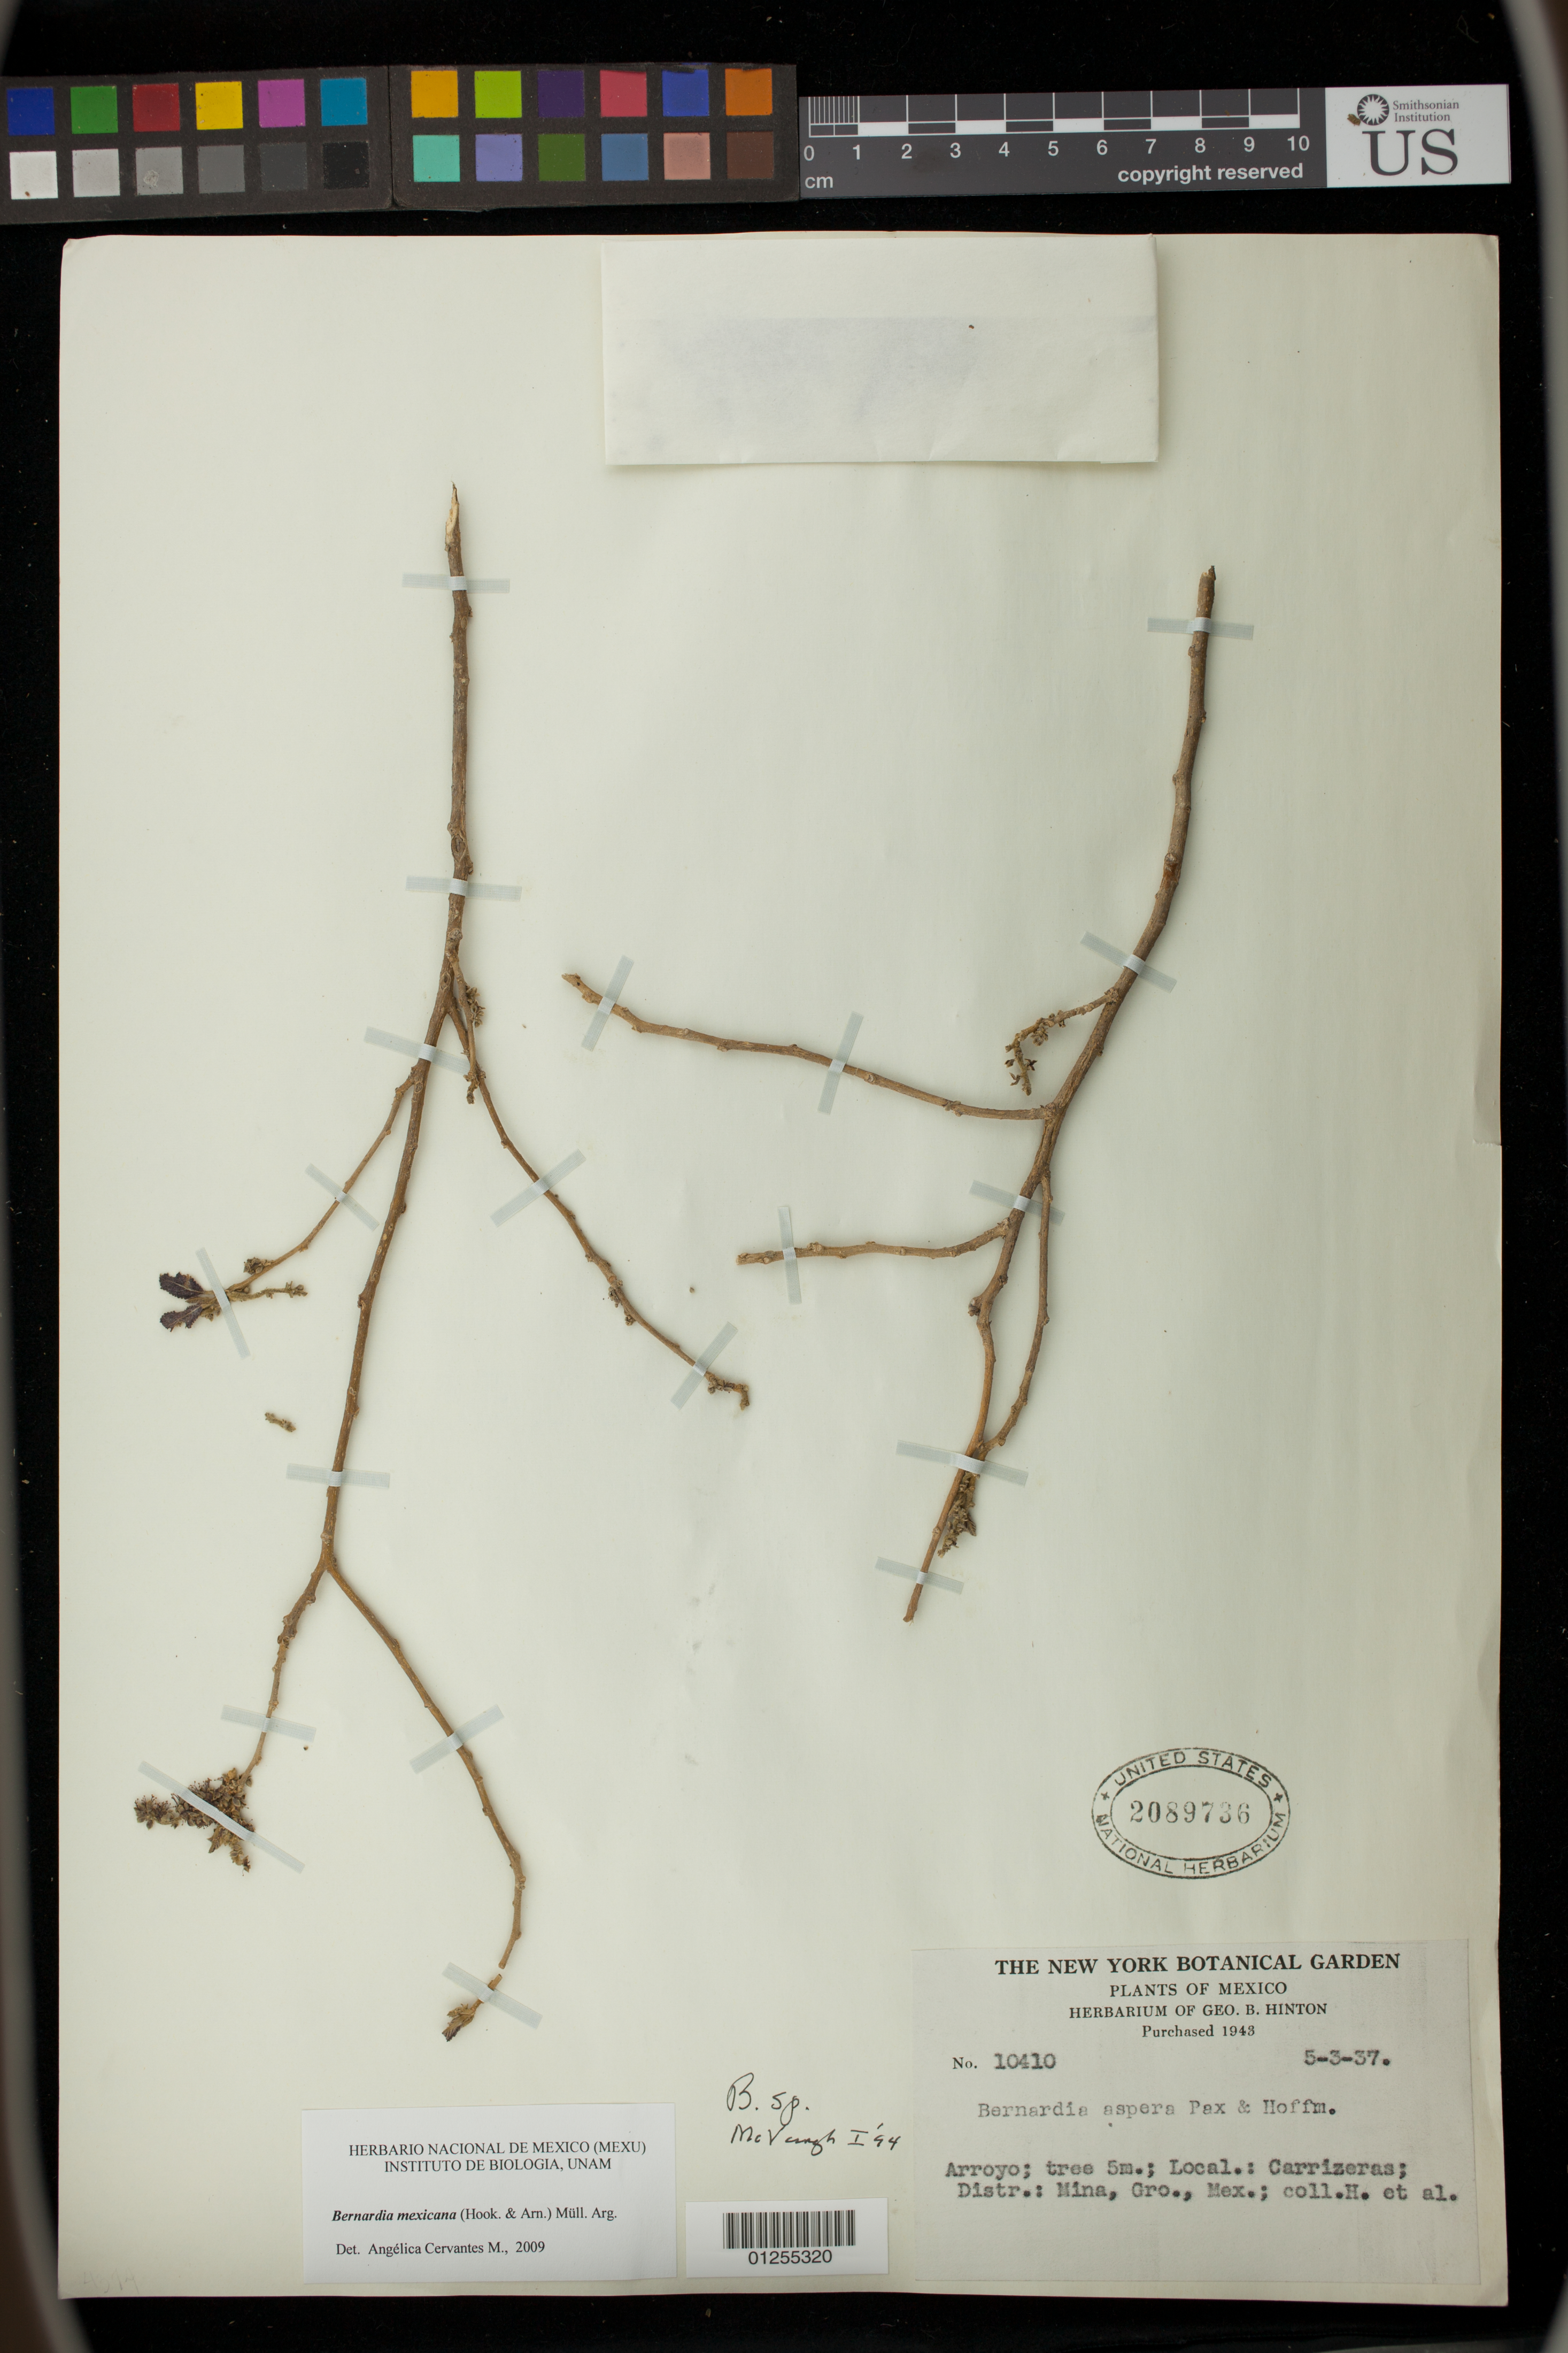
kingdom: Plantae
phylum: Tracheophyta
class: Magnoliopsida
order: Malpighiales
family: Euphorbiaceae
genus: Bernardia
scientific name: Bernardia mexicana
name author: (Hook. & Arn.) Müll. Arg.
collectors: G. B. Hinton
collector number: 10410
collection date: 1937-05-03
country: Mexico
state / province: Guerrero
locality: Mina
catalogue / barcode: US 2089736